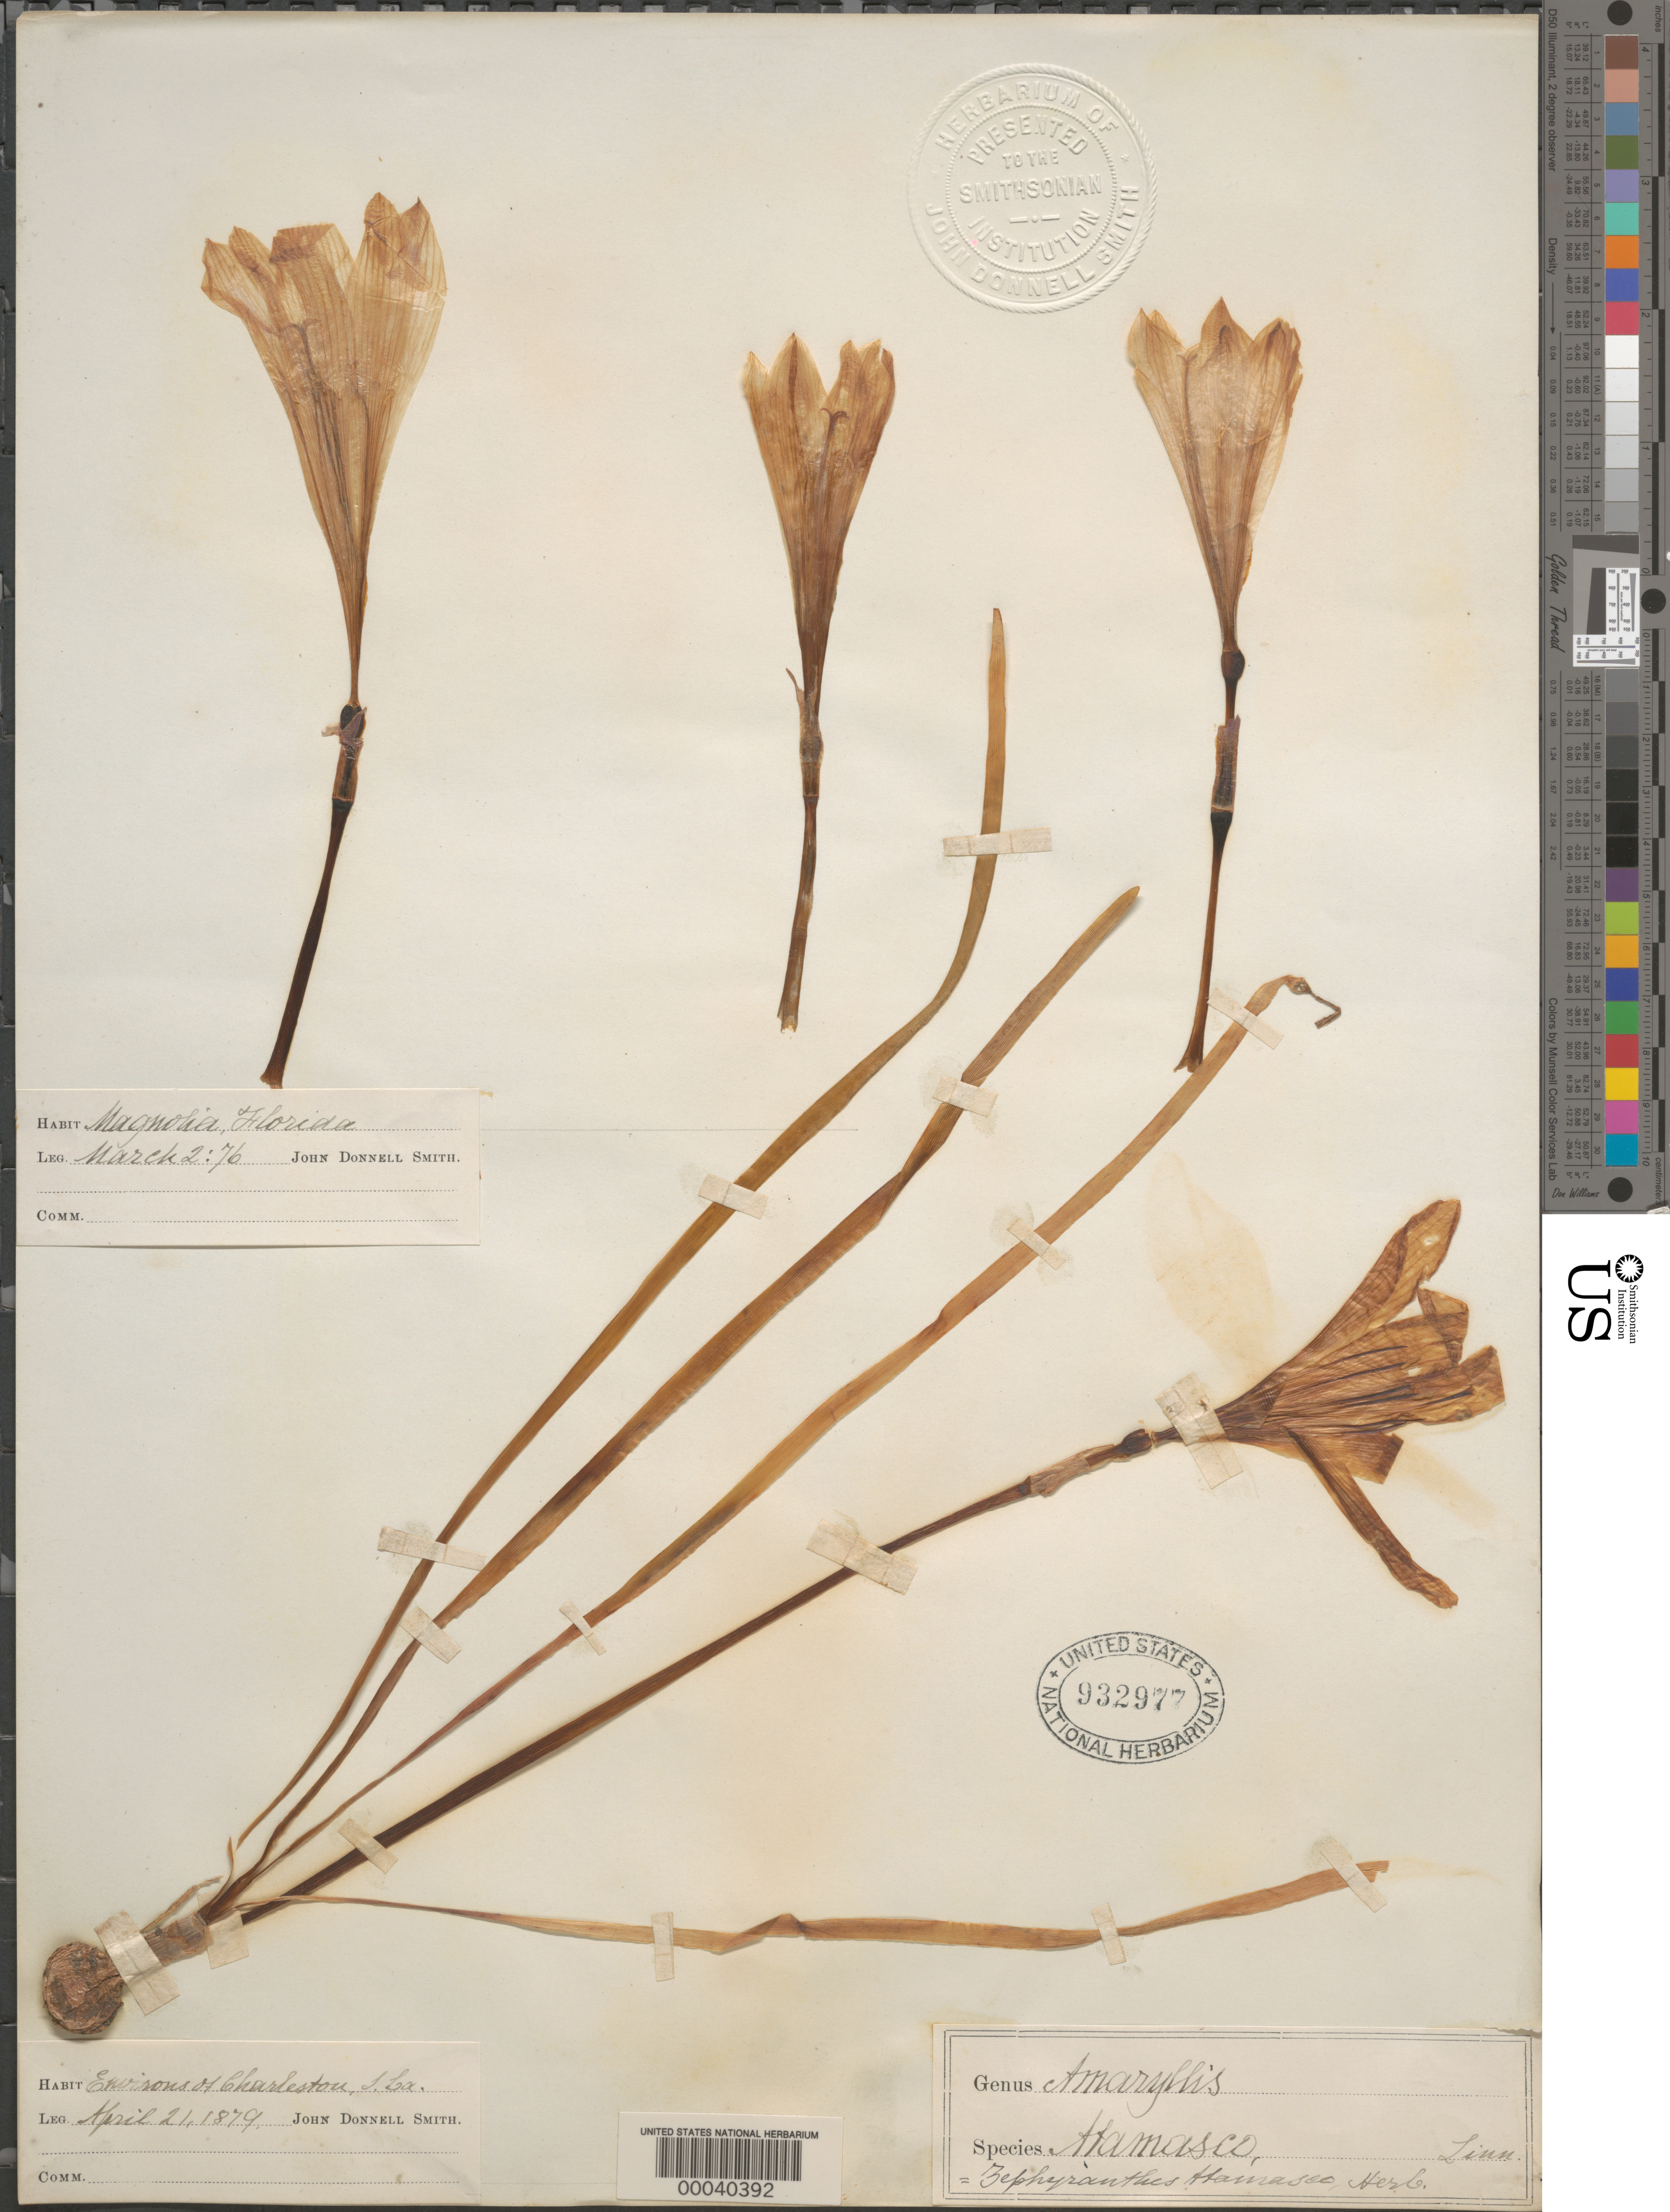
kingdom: Plantae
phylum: Tracheophyta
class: Liliopsida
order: Asparagales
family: Amaryllidaceae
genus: Zephyranthes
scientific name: Zephyranthes atamasco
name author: (L.) Herb.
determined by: Strong, Mark T.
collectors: J. Donnell Smith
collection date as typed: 21 Apr 1879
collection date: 1879-04-21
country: United States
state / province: South Carolina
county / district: Charleston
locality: Charleston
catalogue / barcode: US 932977